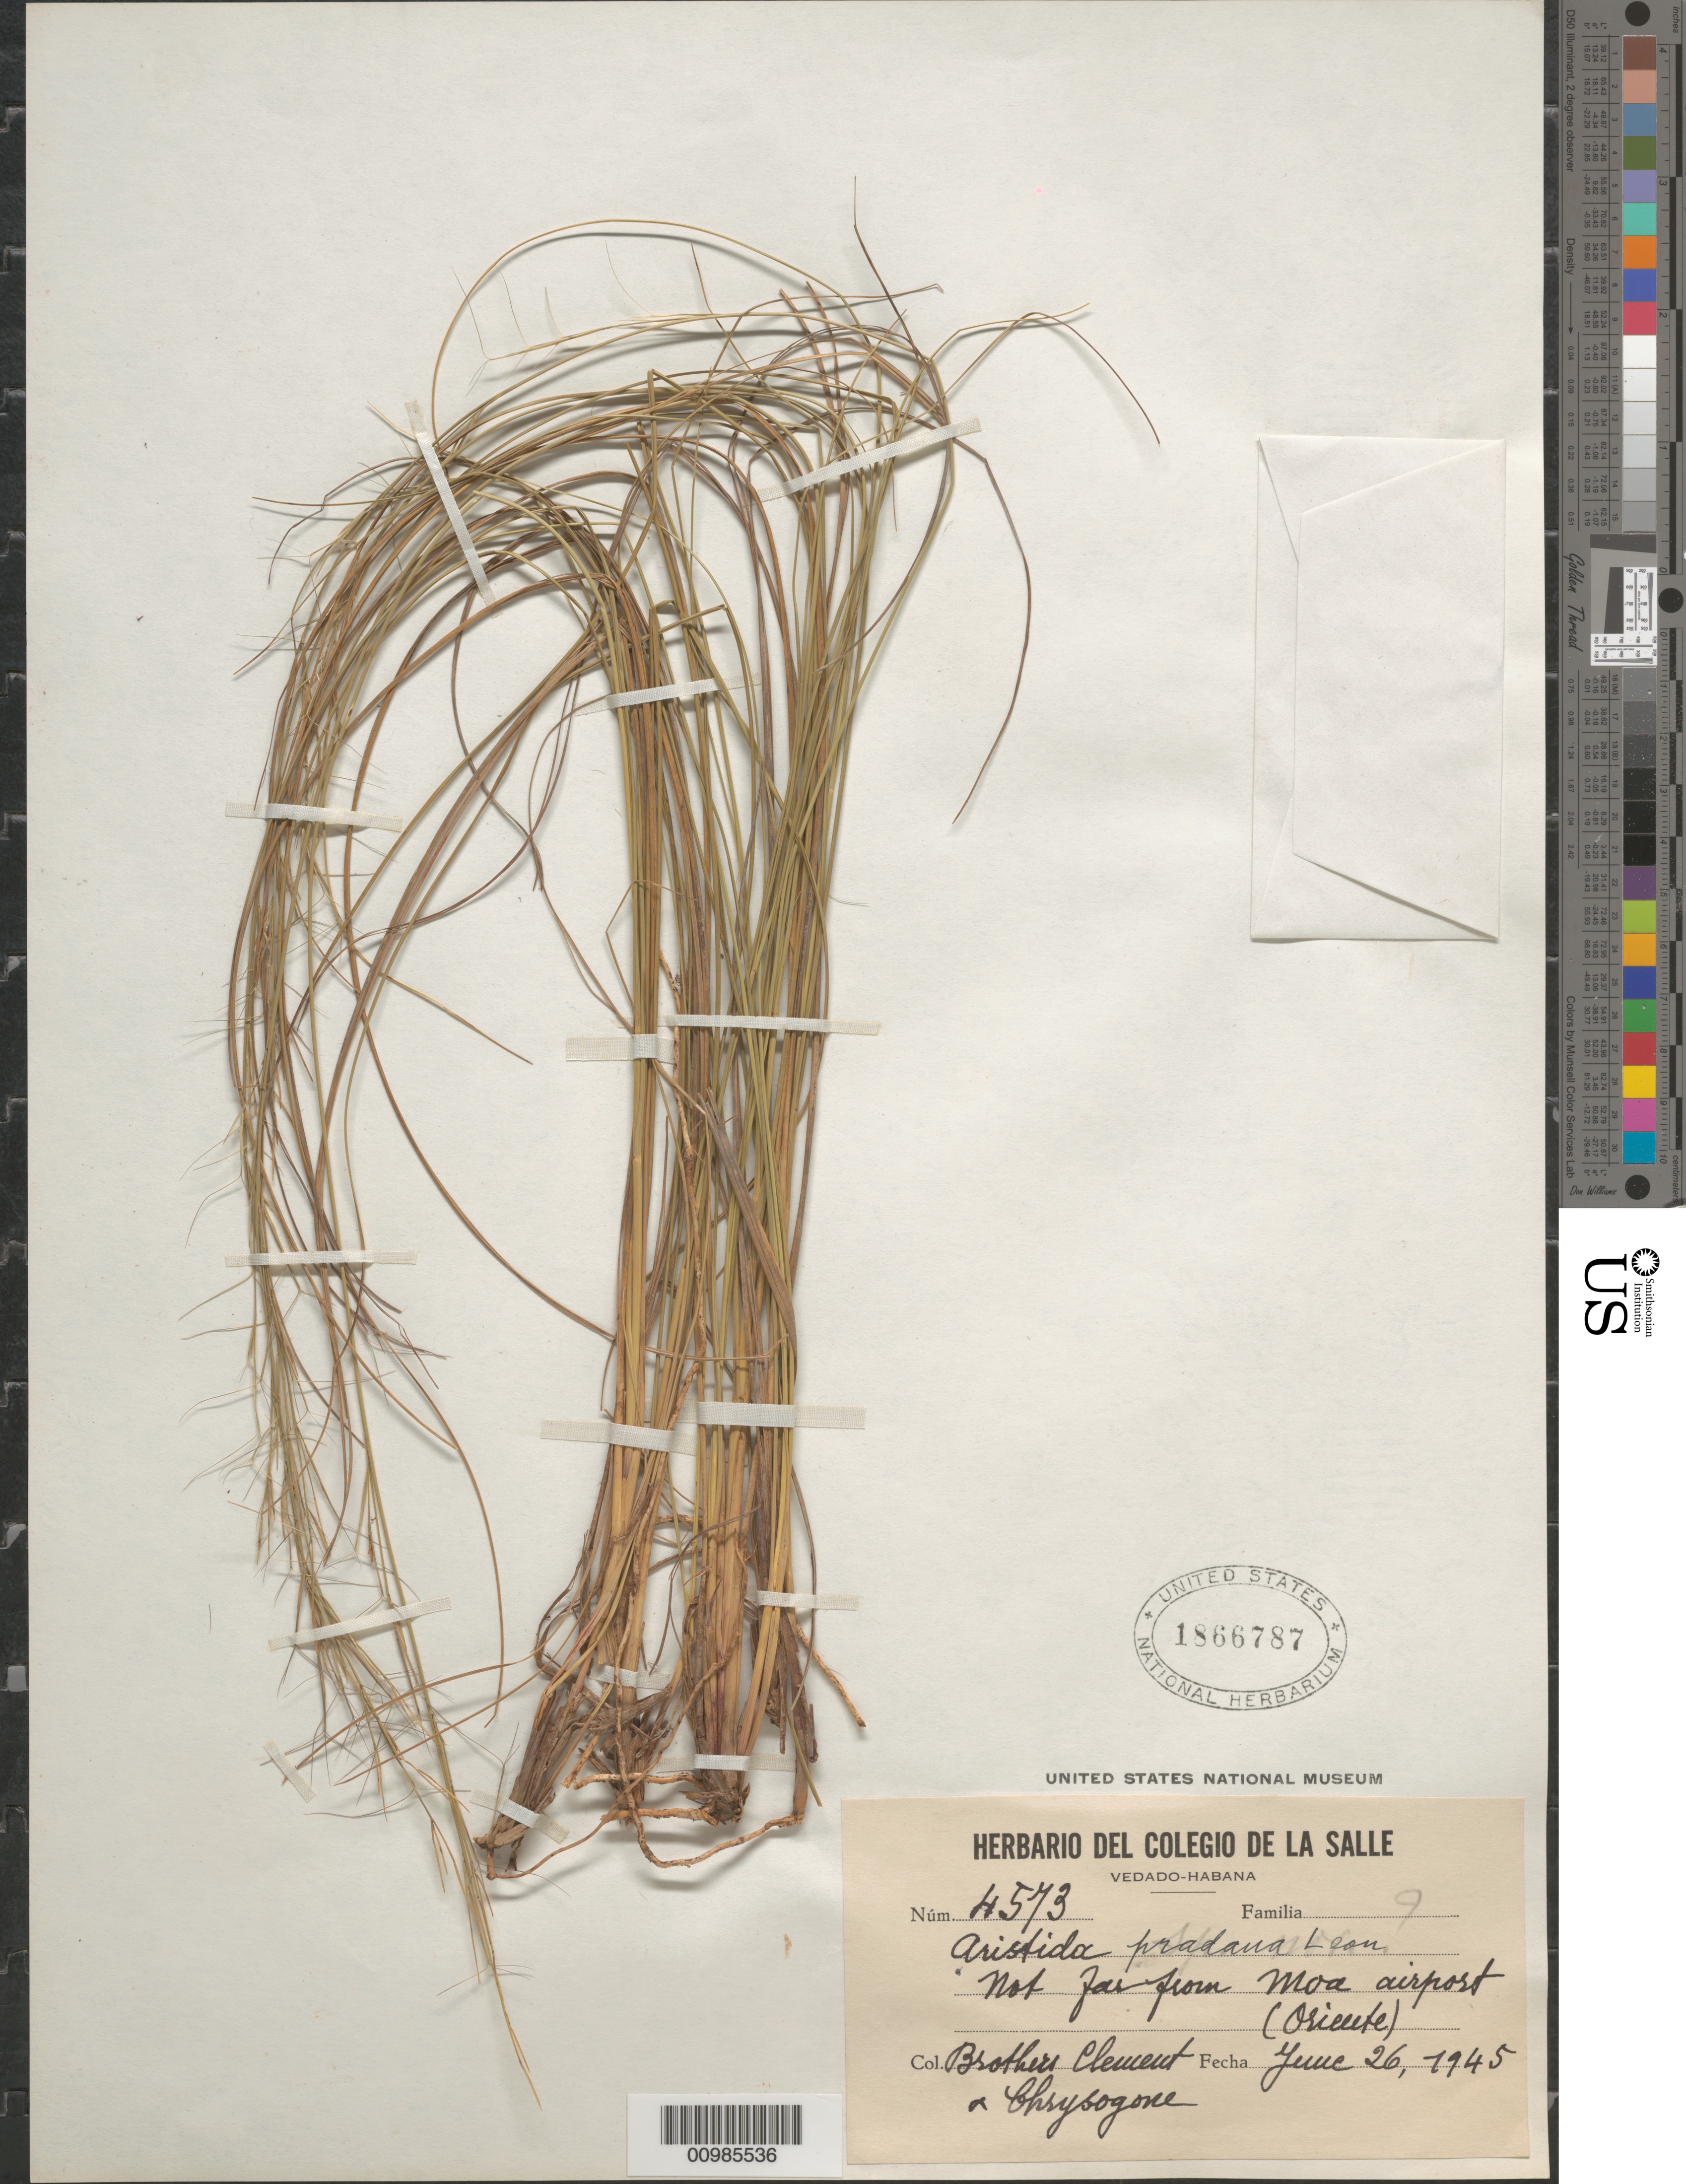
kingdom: Plantae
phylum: Tracheophyta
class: Liliopsida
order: Poales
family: Poaceae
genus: Aristida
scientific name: Aristida pradana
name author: León ex Britton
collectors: B. Clement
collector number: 4573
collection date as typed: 26 Jun 1945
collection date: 1945-06-26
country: Cuba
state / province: Holguín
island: Cuba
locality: near Moa airport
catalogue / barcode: US 1866787